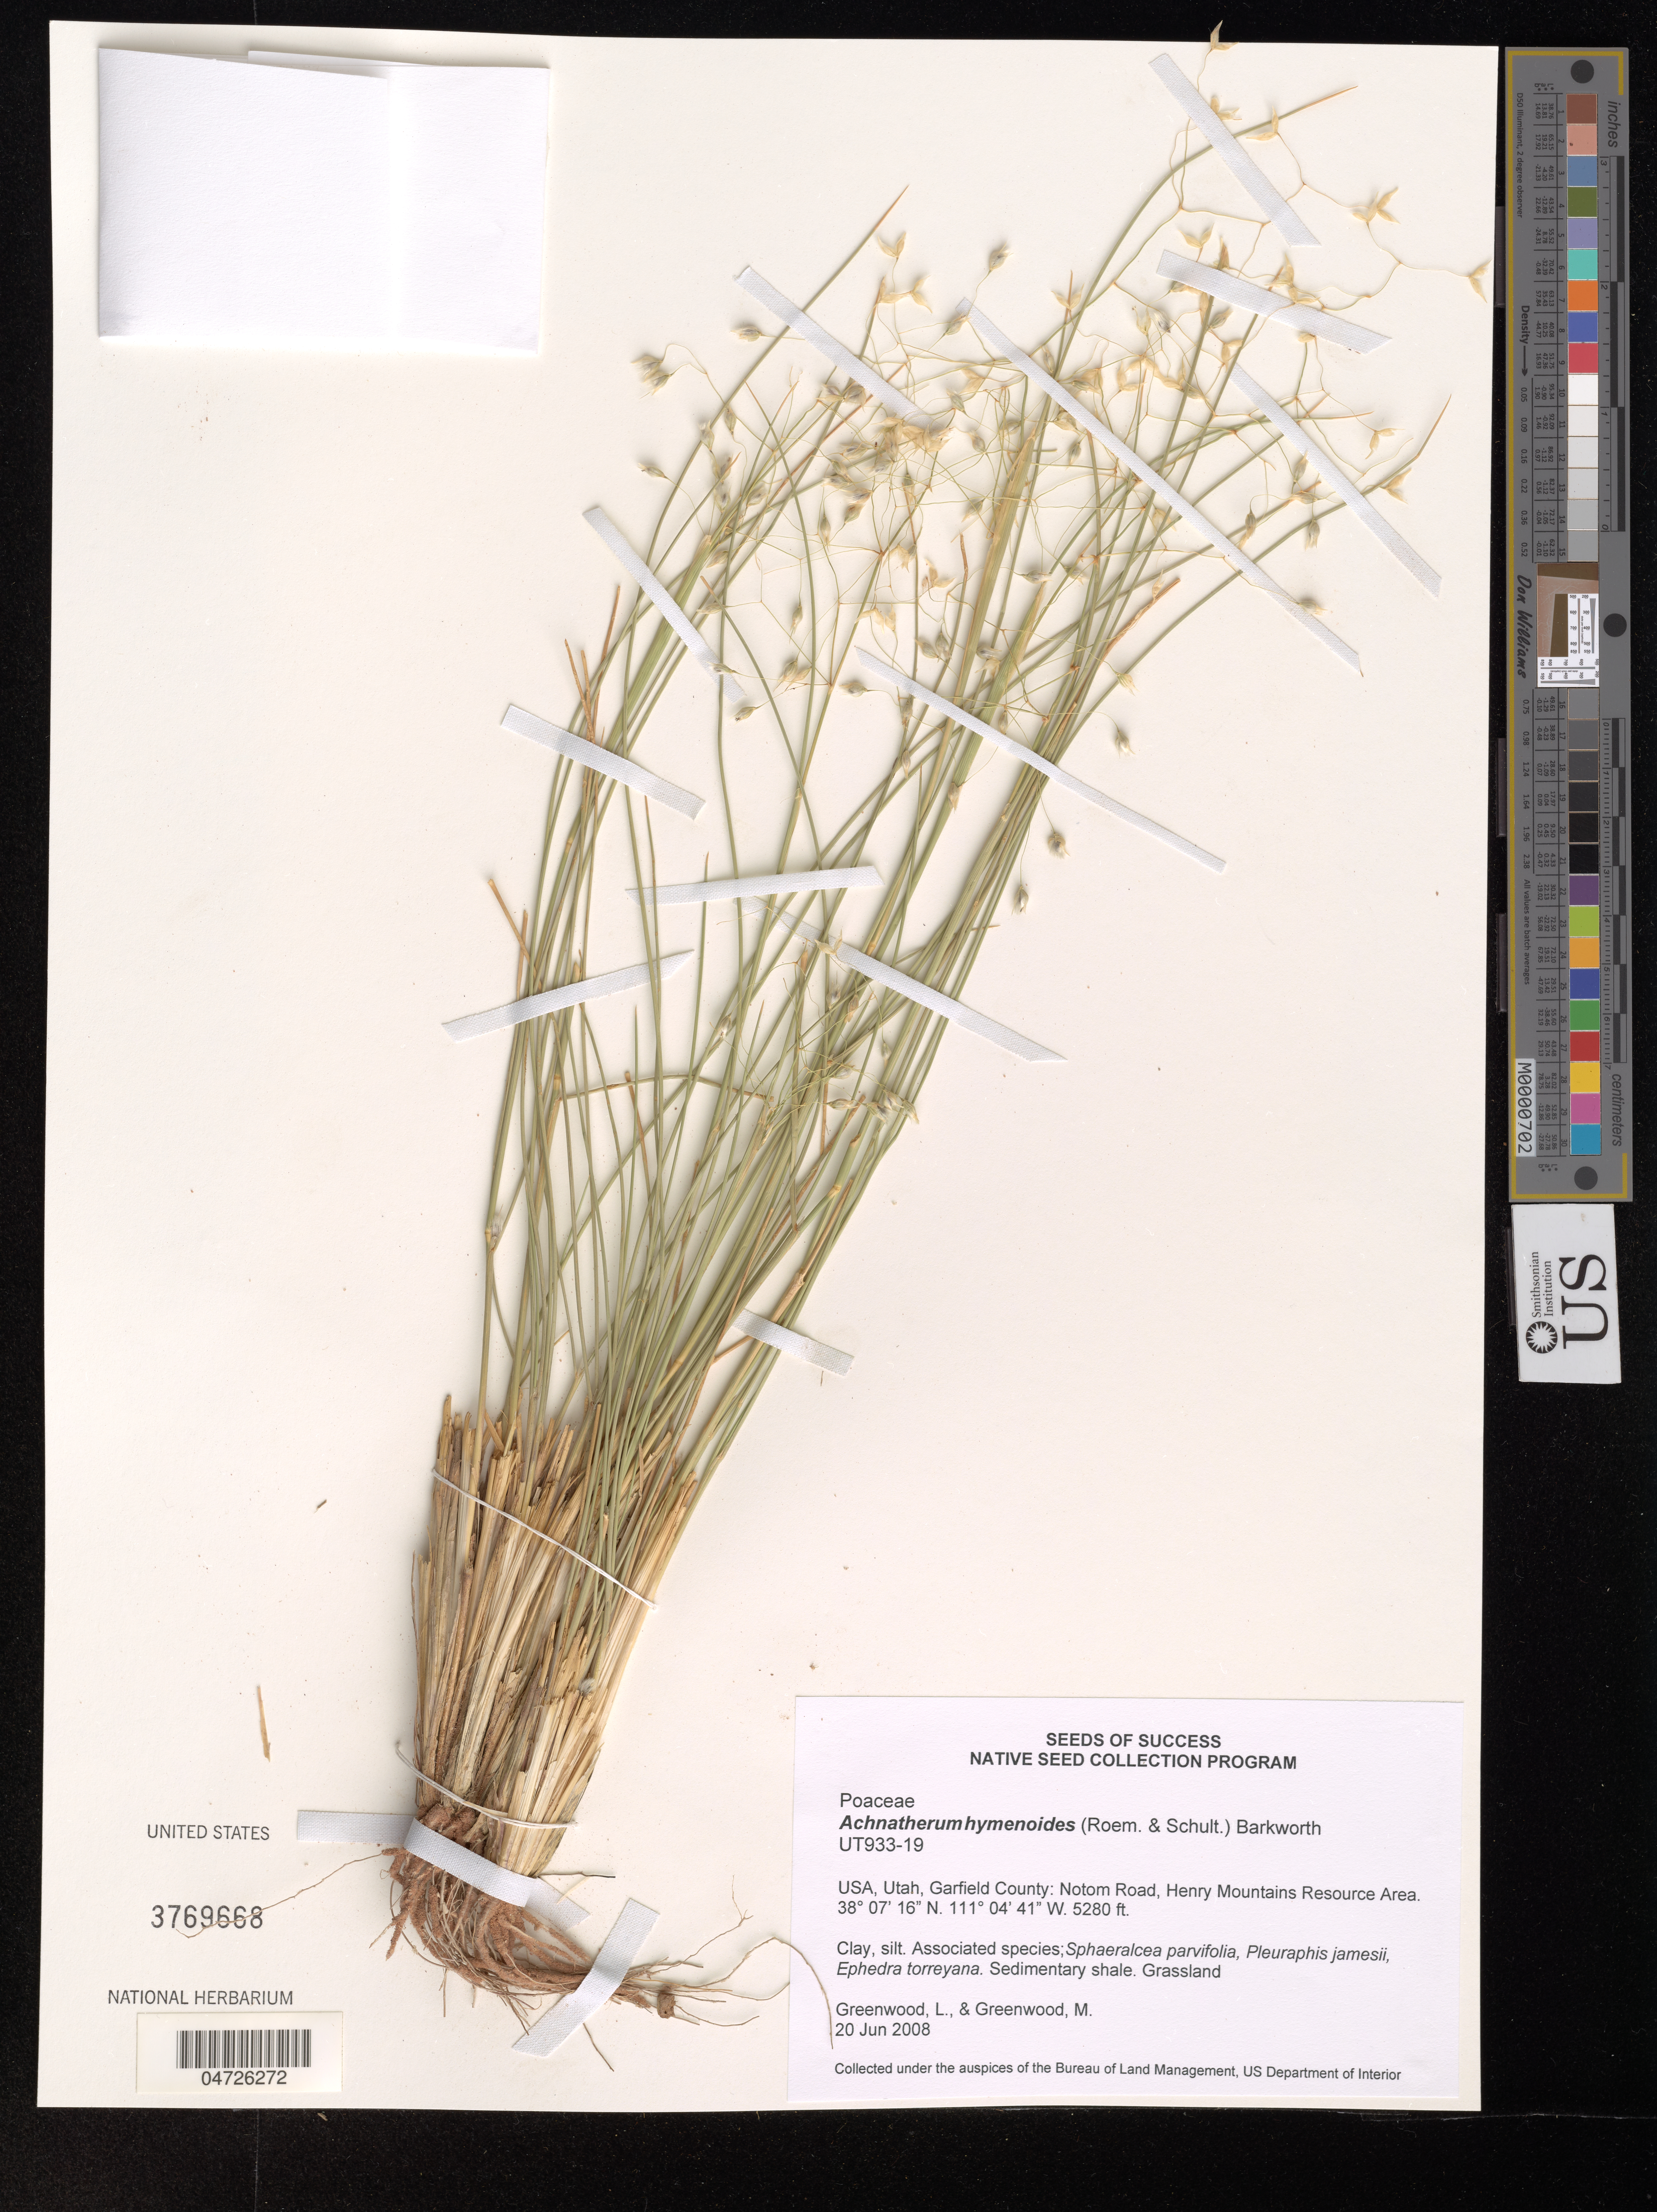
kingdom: Plantae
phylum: Tracheophyta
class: Liliopsida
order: Poales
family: Poaceae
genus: Achnatherum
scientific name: Achnatherum hymenoides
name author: (Roem. & Schult.) Barkworth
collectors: L. Greenwood & Greenwood, M.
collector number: UT933-19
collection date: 2008-06-20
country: United States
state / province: Utah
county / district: Garfield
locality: Garfield County: Notom Road, Henry Mountains Resource Area.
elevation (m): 1609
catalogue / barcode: US 3769668